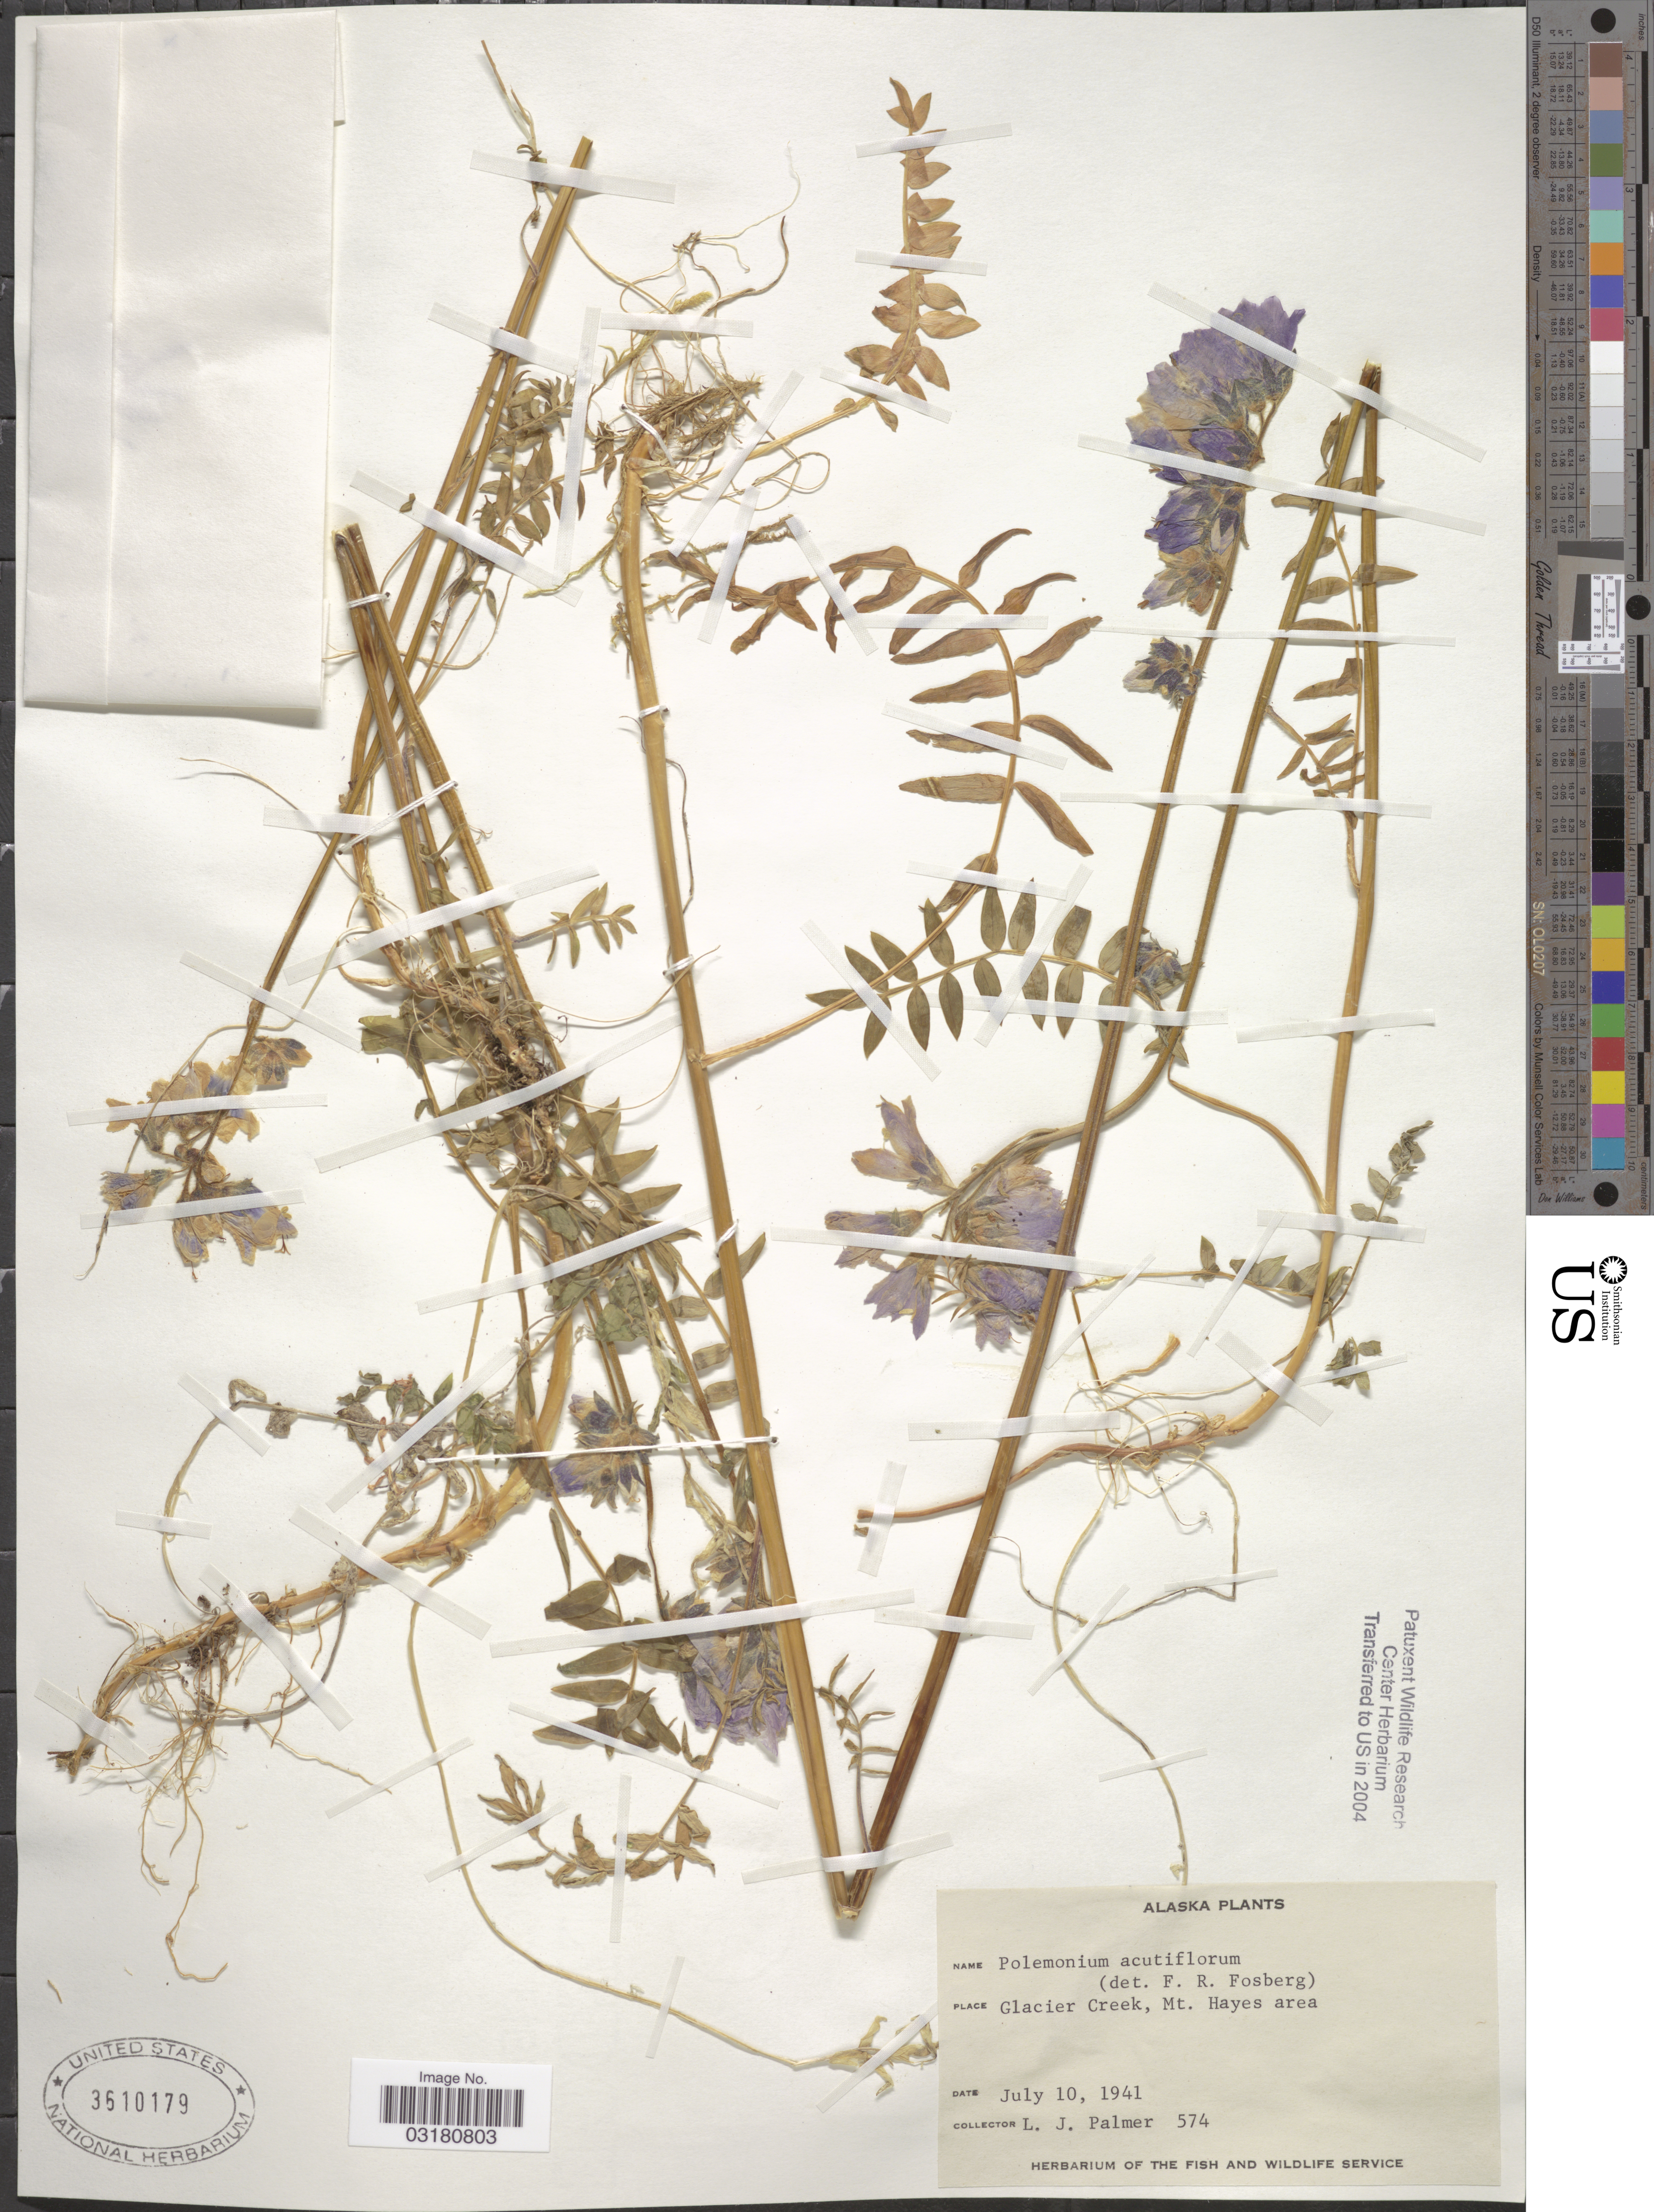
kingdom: Plantae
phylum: Tracheophyta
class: Magnoliopsida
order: Ericales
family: Polemoniaceae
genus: Polemonium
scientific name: Polemonium acutiflorum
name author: Willd. ex Roem. & Schult.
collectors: L. J. Palmer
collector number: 574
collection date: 1941-07-10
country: United States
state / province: Alaska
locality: Glacier Creek, Mt. Hayes area.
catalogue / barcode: US 3610179